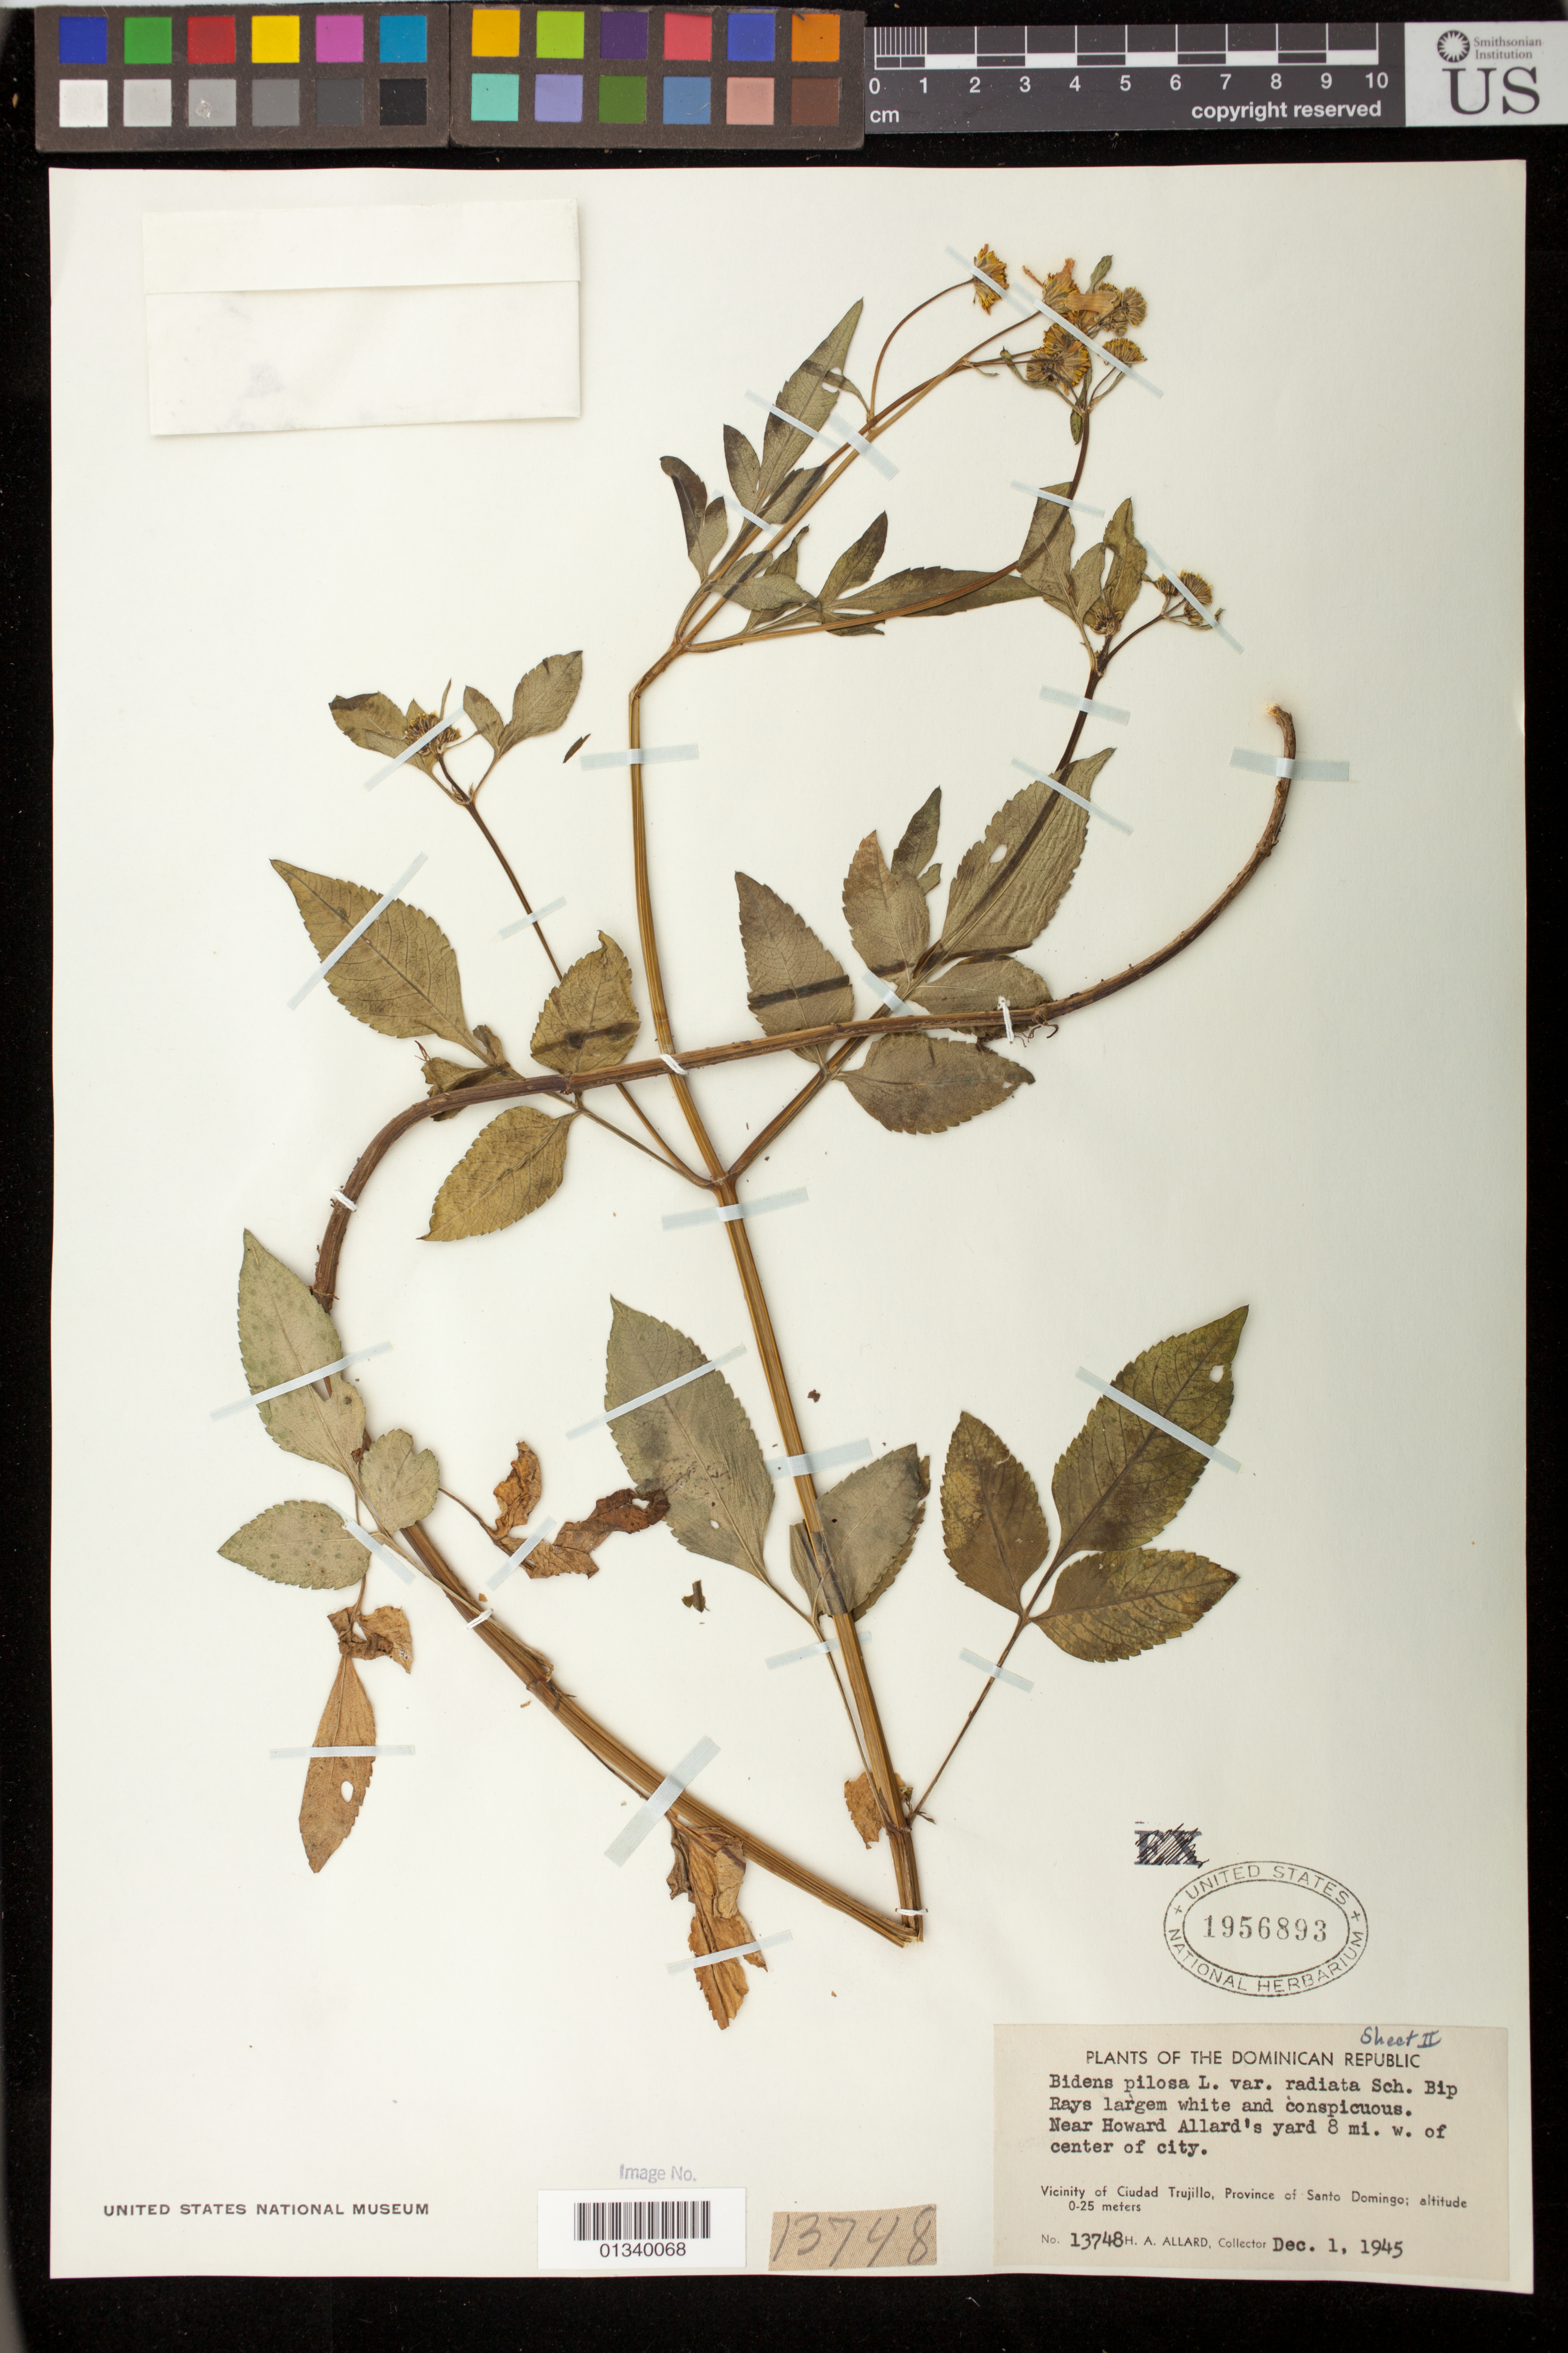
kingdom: Plantae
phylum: Tracheophyta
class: Magnoliopsida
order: Asterales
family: Asteraceae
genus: Bidens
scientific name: Bidens alba var. radiata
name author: (Sch. Bip.) R.E. Ballard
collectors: H. A. Allard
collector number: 13748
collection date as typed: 01 Dec 1945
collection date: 1945-12-01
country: Dominican Republic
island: Hispaniola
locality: Vicinity of Ciudad Trujillo, Province of Santo Domingo. Near Howard Allard's yard, 8 mi W of center of city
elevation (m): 0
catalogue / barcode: US 1956893